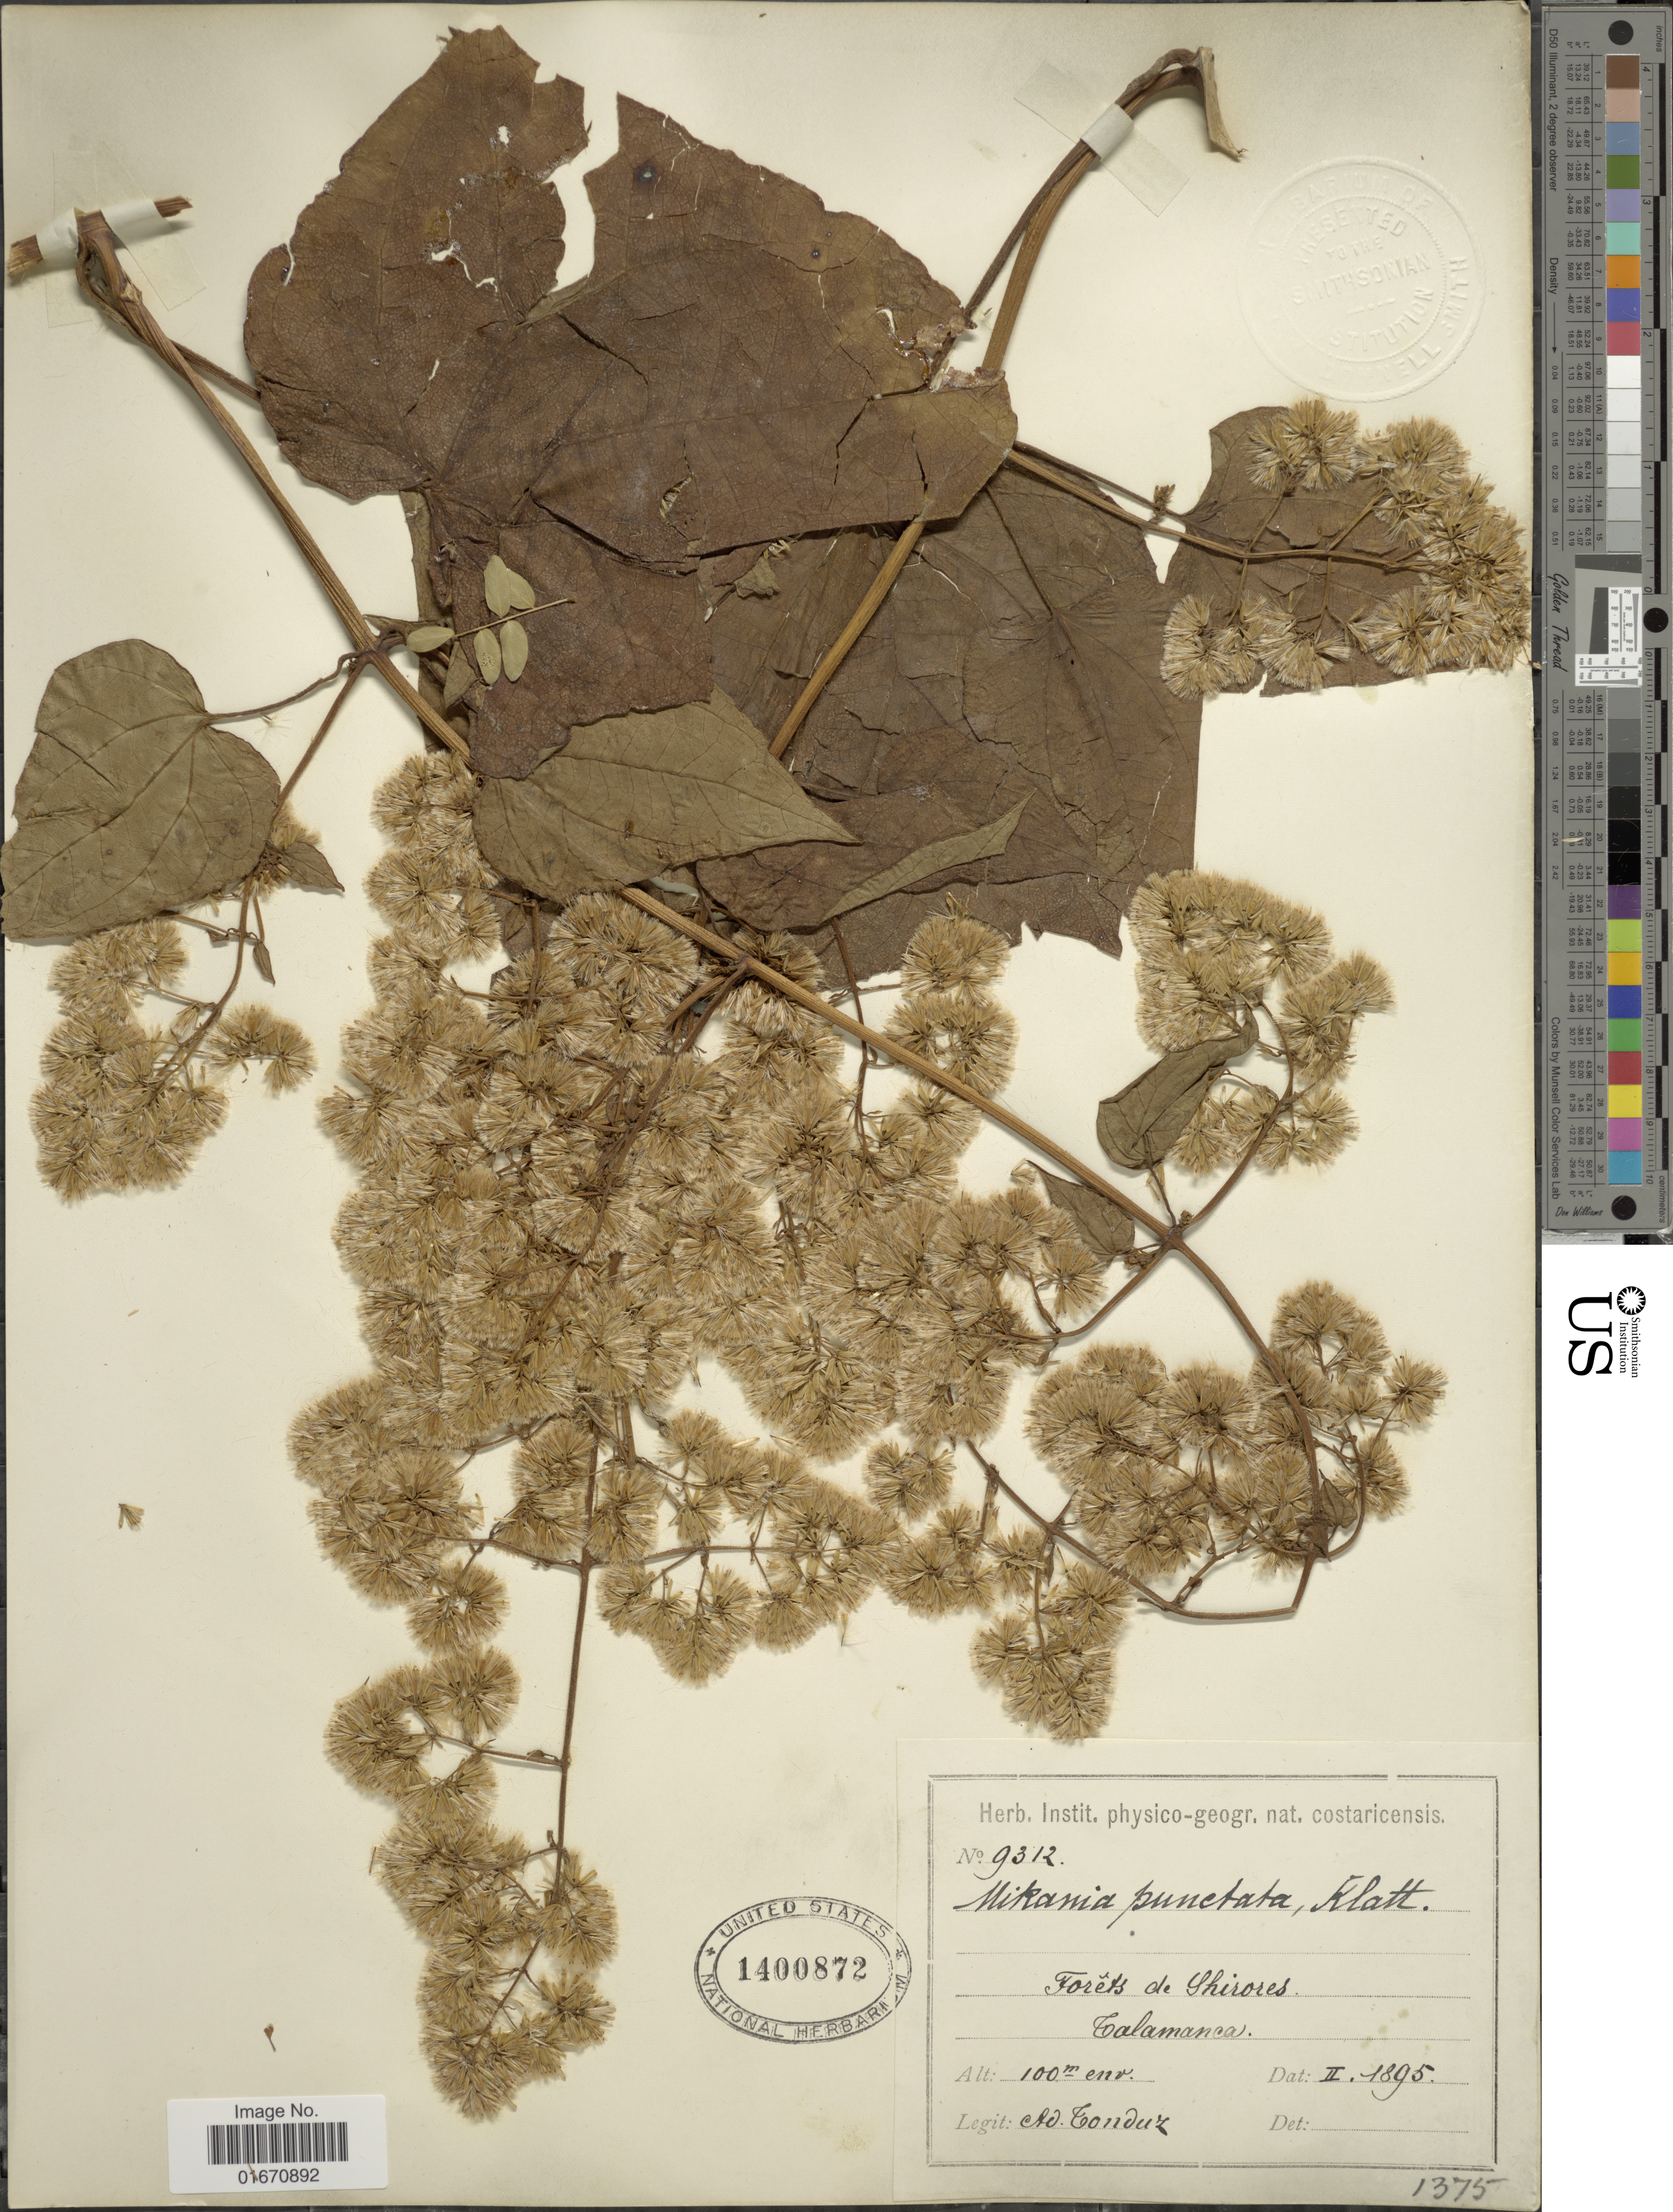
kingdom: Plantae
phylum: Tracheophyta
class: Magnoliopsida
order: Asterales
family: Asteraceae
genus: Mikania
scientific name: Mikania vitifolia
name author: DC.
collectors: A. Tonduz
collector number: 9312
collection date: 1895-02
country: Costa Rica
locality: Forets de Chirores, Talamanca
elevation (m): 100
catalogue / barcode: US 1400872